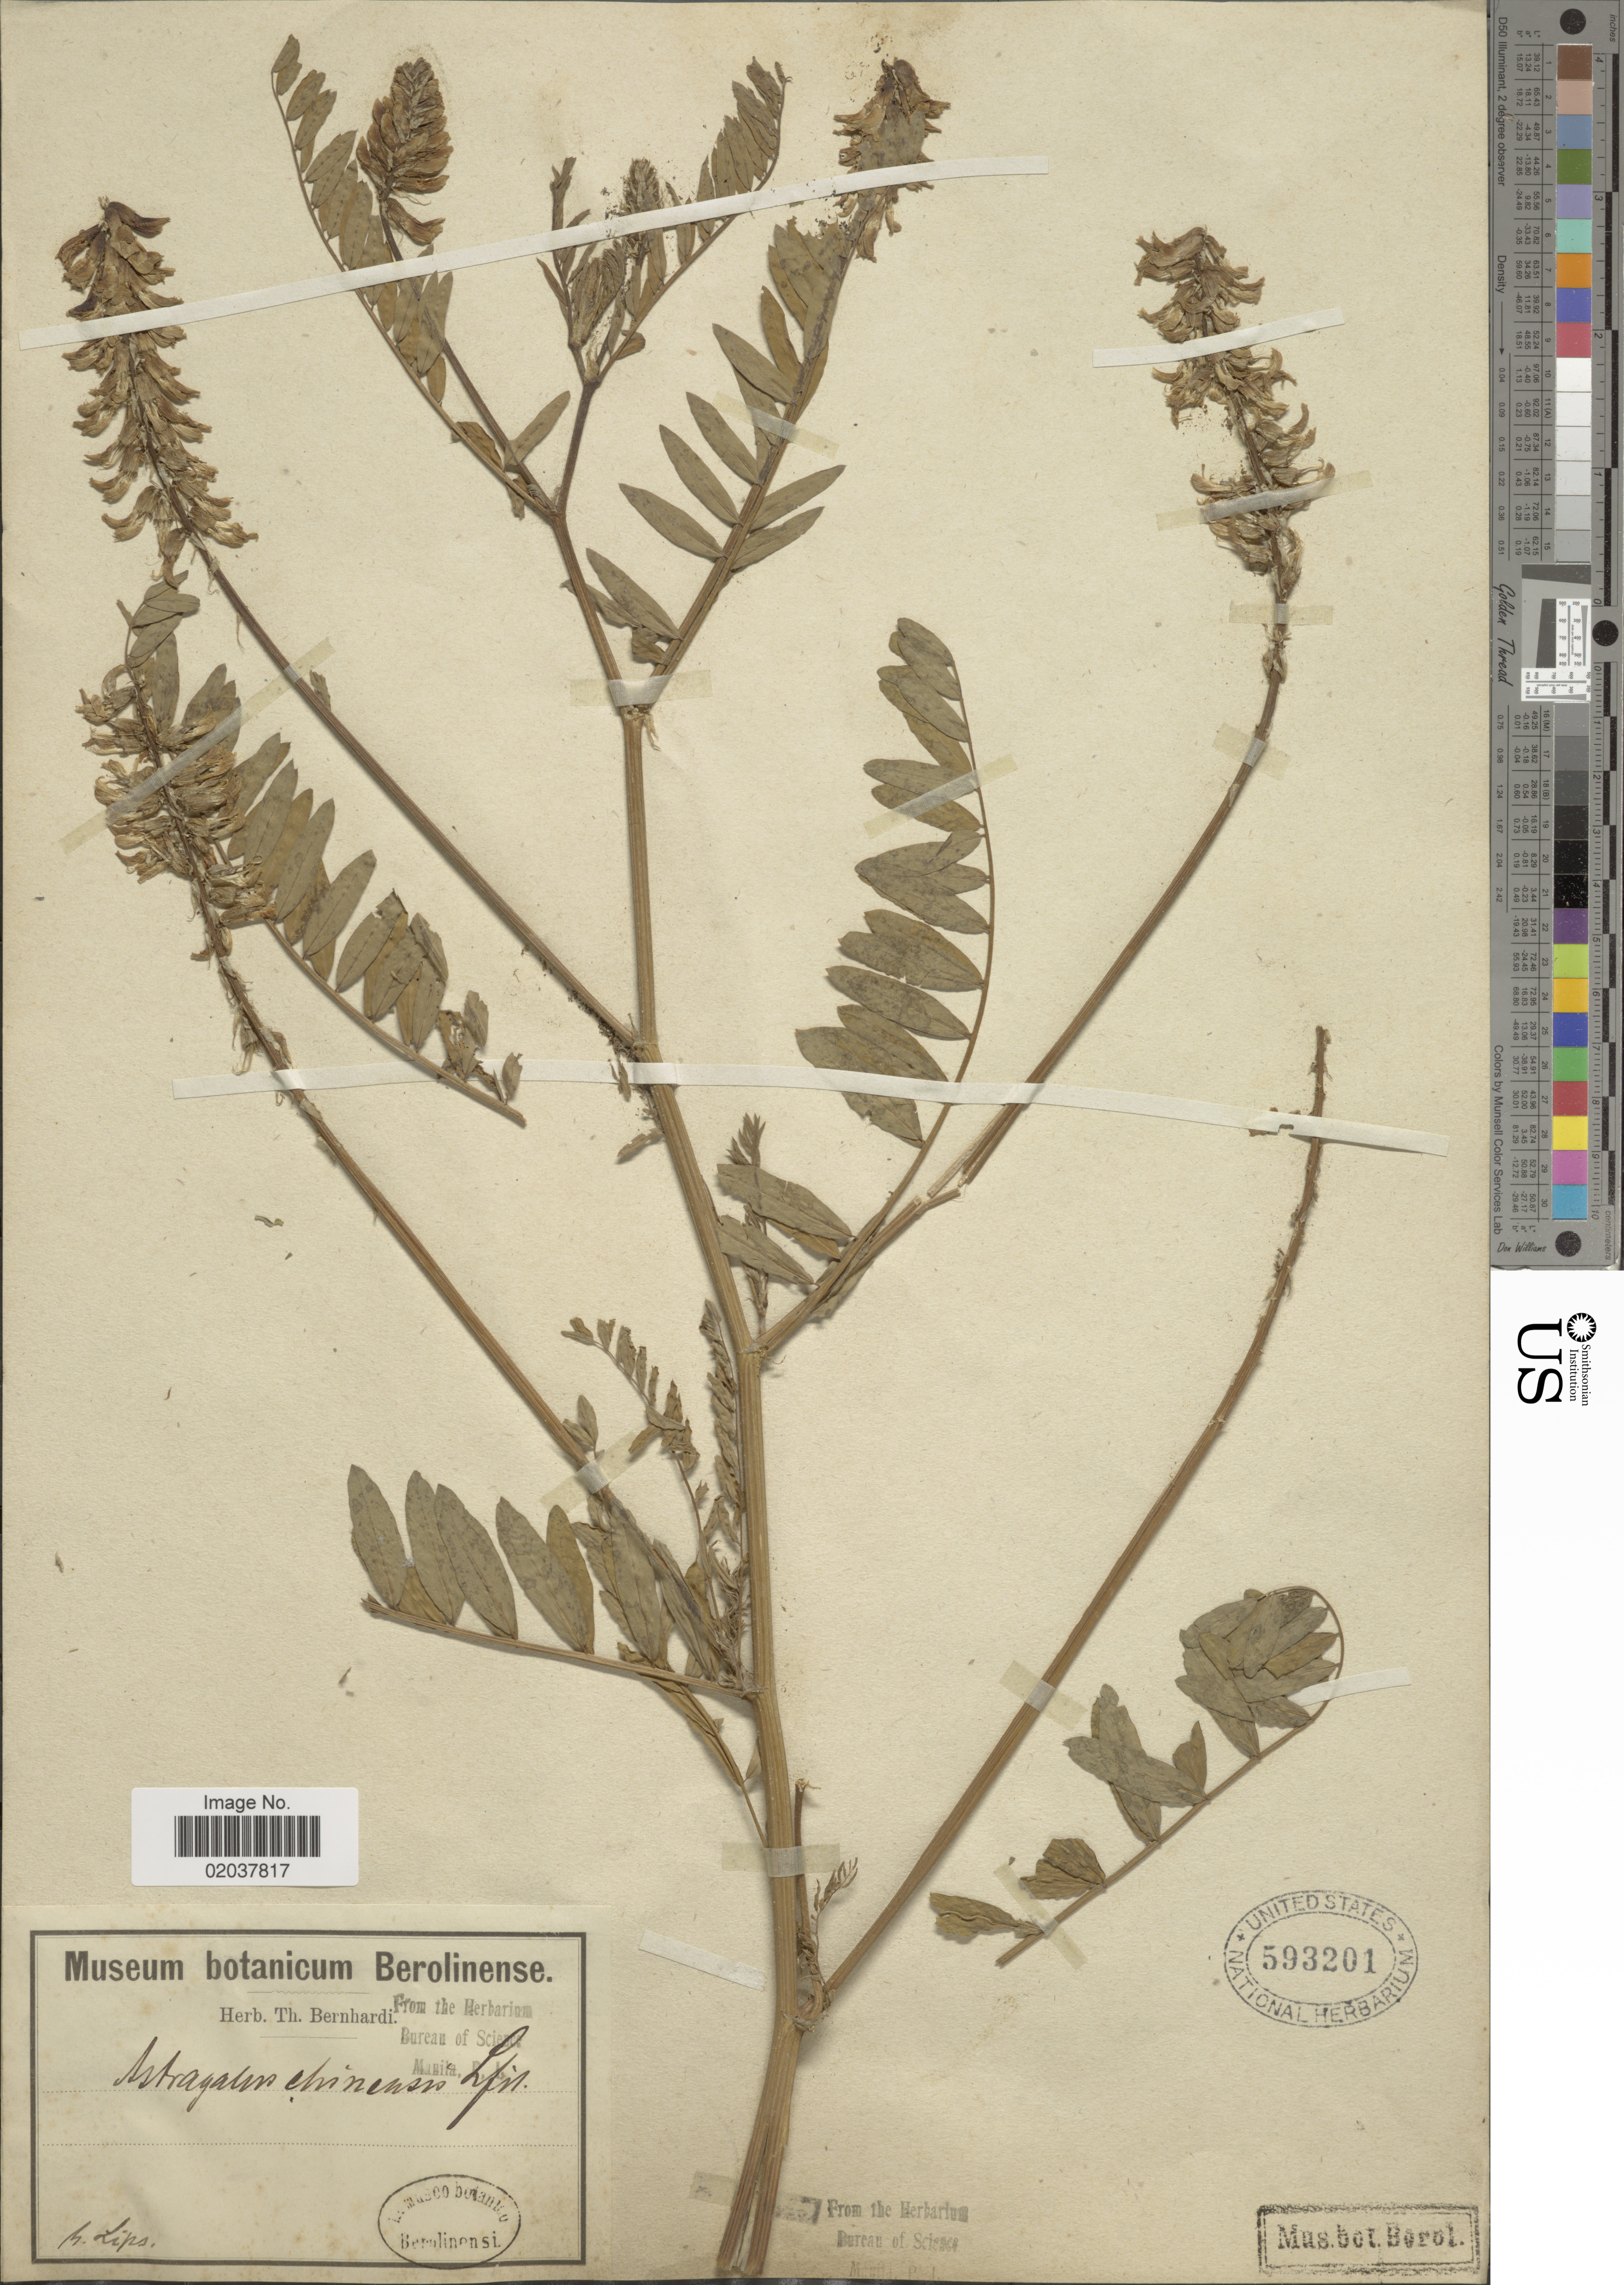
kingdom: Plantae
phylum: Tracheophyta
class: Magnoliopsida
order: Fabales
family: Fabaceae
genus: Astragalus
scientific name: Astragalus chinensis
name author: L.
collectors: H. Lips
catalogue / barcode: US 593201